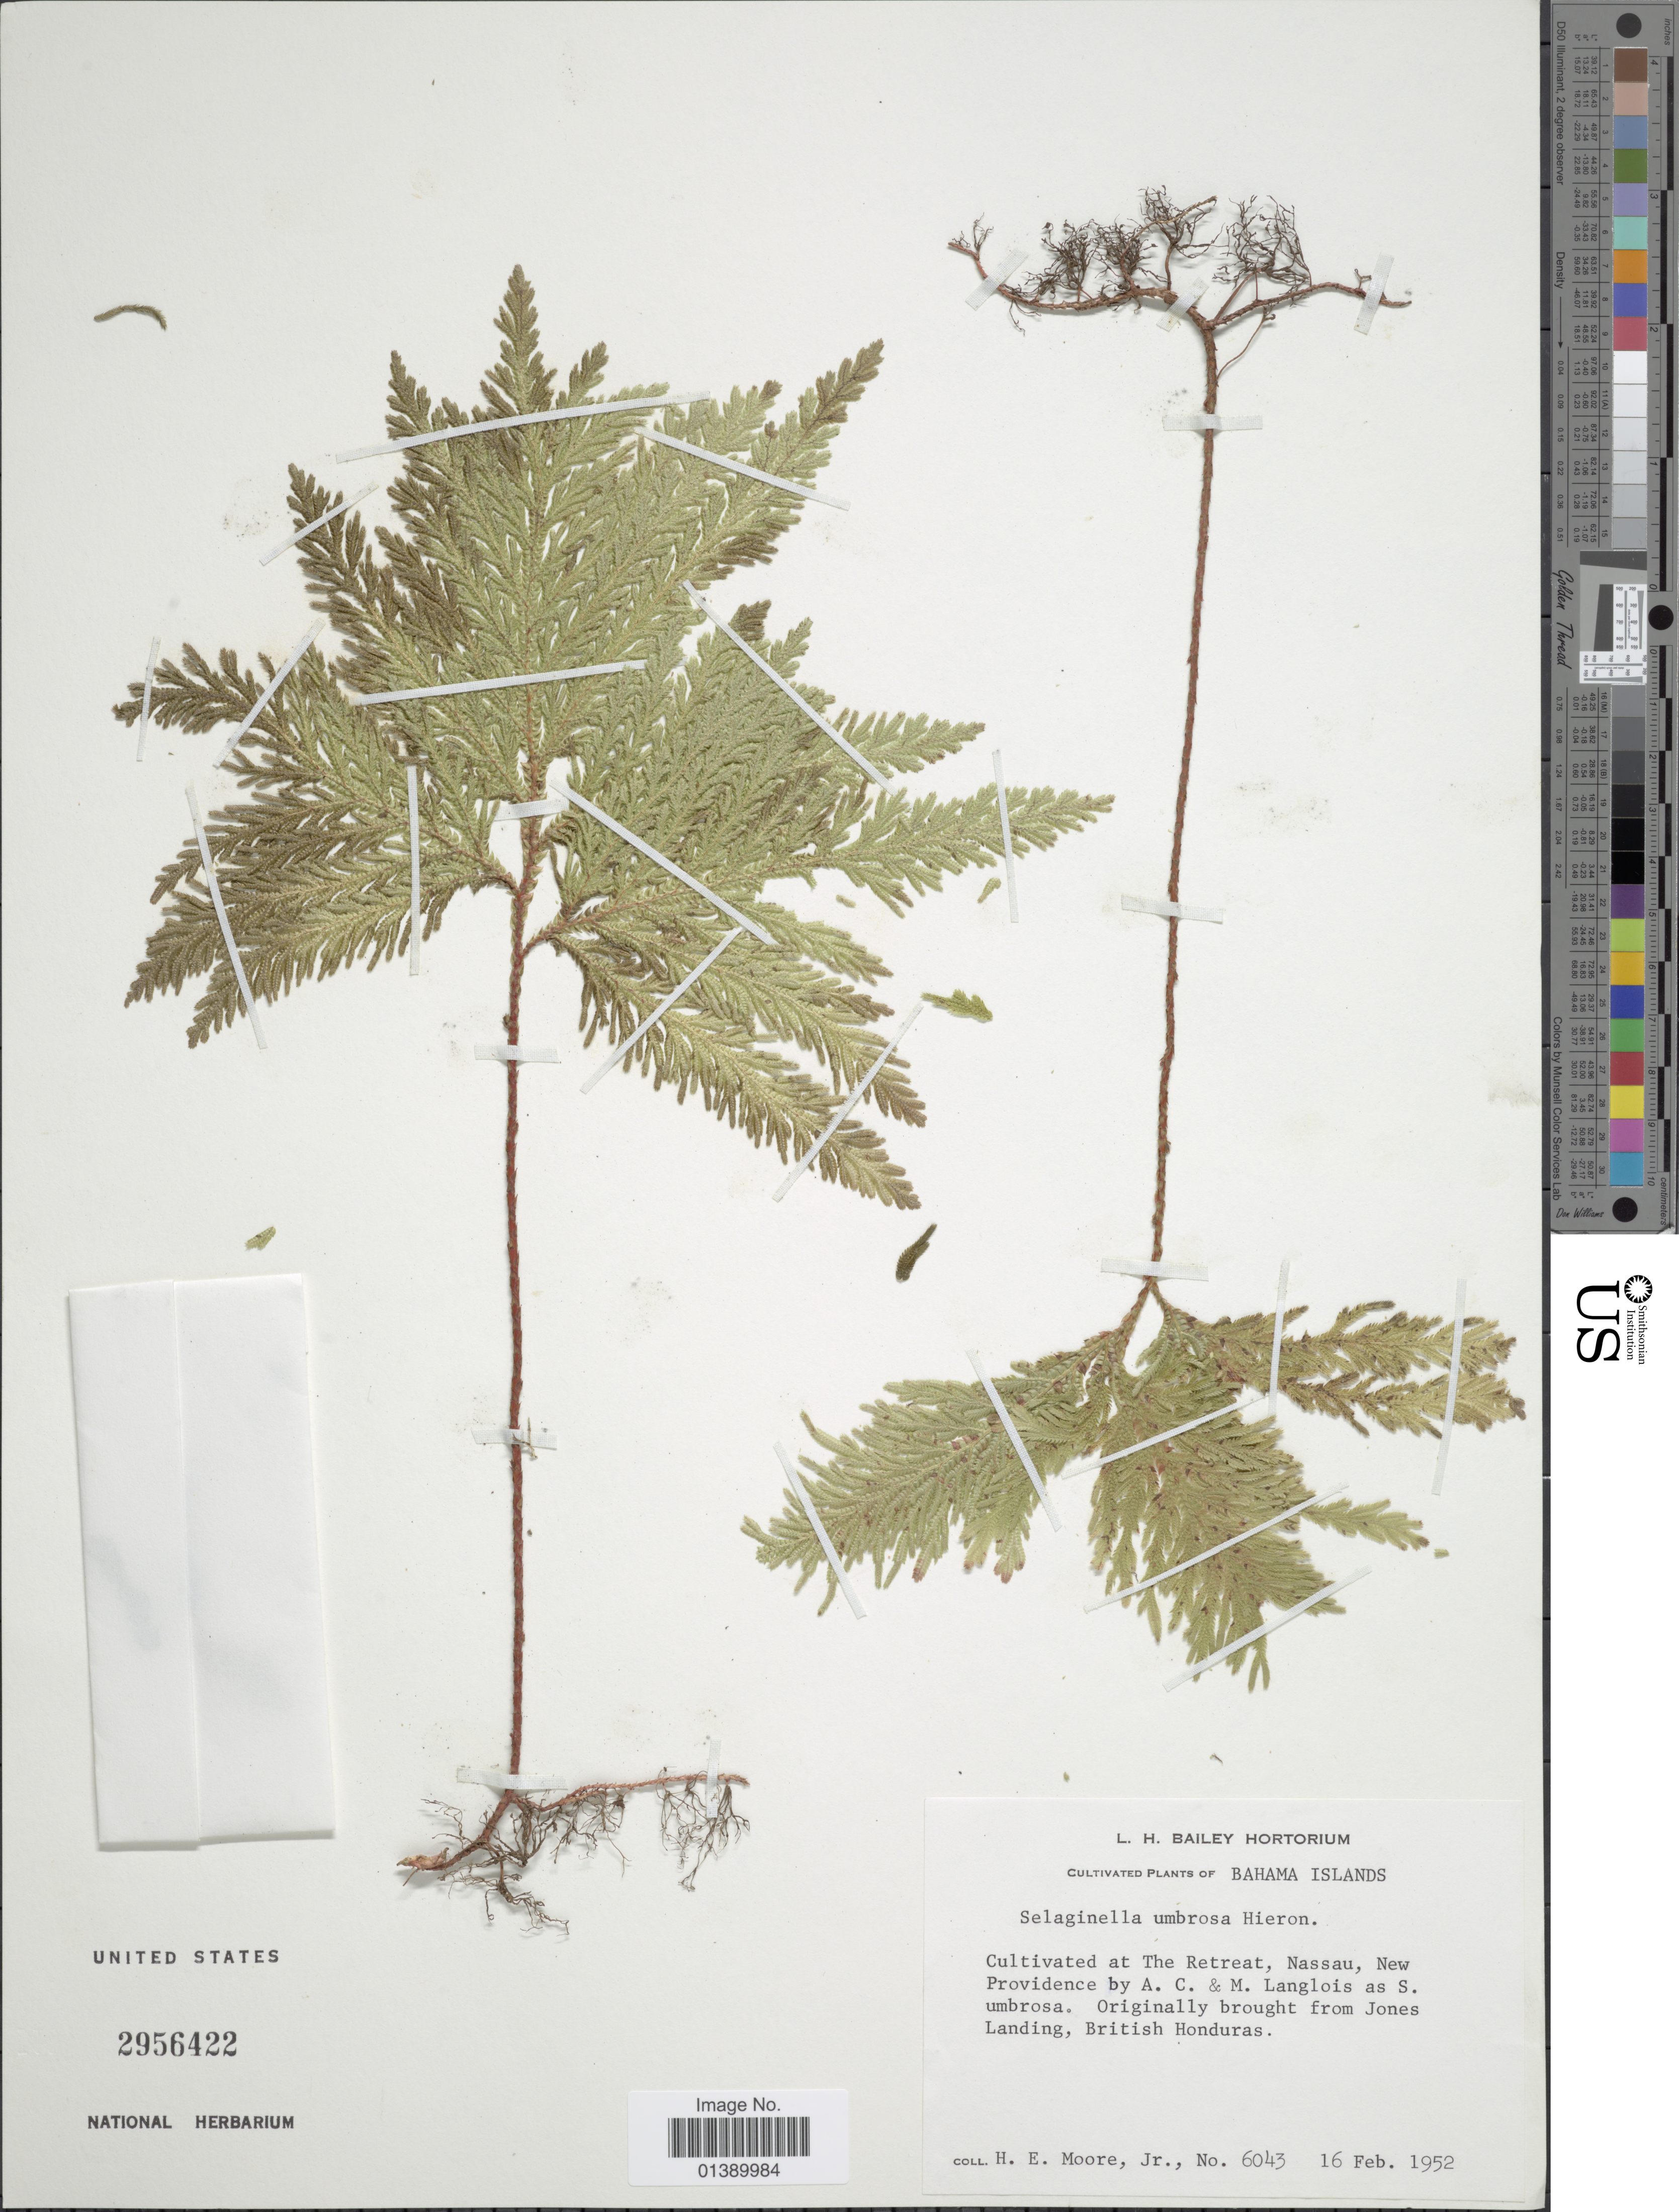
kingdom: Plantae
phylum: Tracheophyta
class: Lycopodiopsida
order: Selaginellales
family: Selaginellaceae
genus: Selaginella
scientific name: Selaginella umbrosa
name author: Lem. ex Hieron.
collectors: H. E. Moore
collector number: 6043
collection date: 1952-02-16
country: Bahamas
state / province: New Providence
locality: Cultivated plants of Bahama islands, Cultivated at The Retreat, Nassau, New Providence by A.C. & Langlois as S. umbrosa. Originally brought from Jones Landing, British Honduras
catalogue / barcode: US 2956422